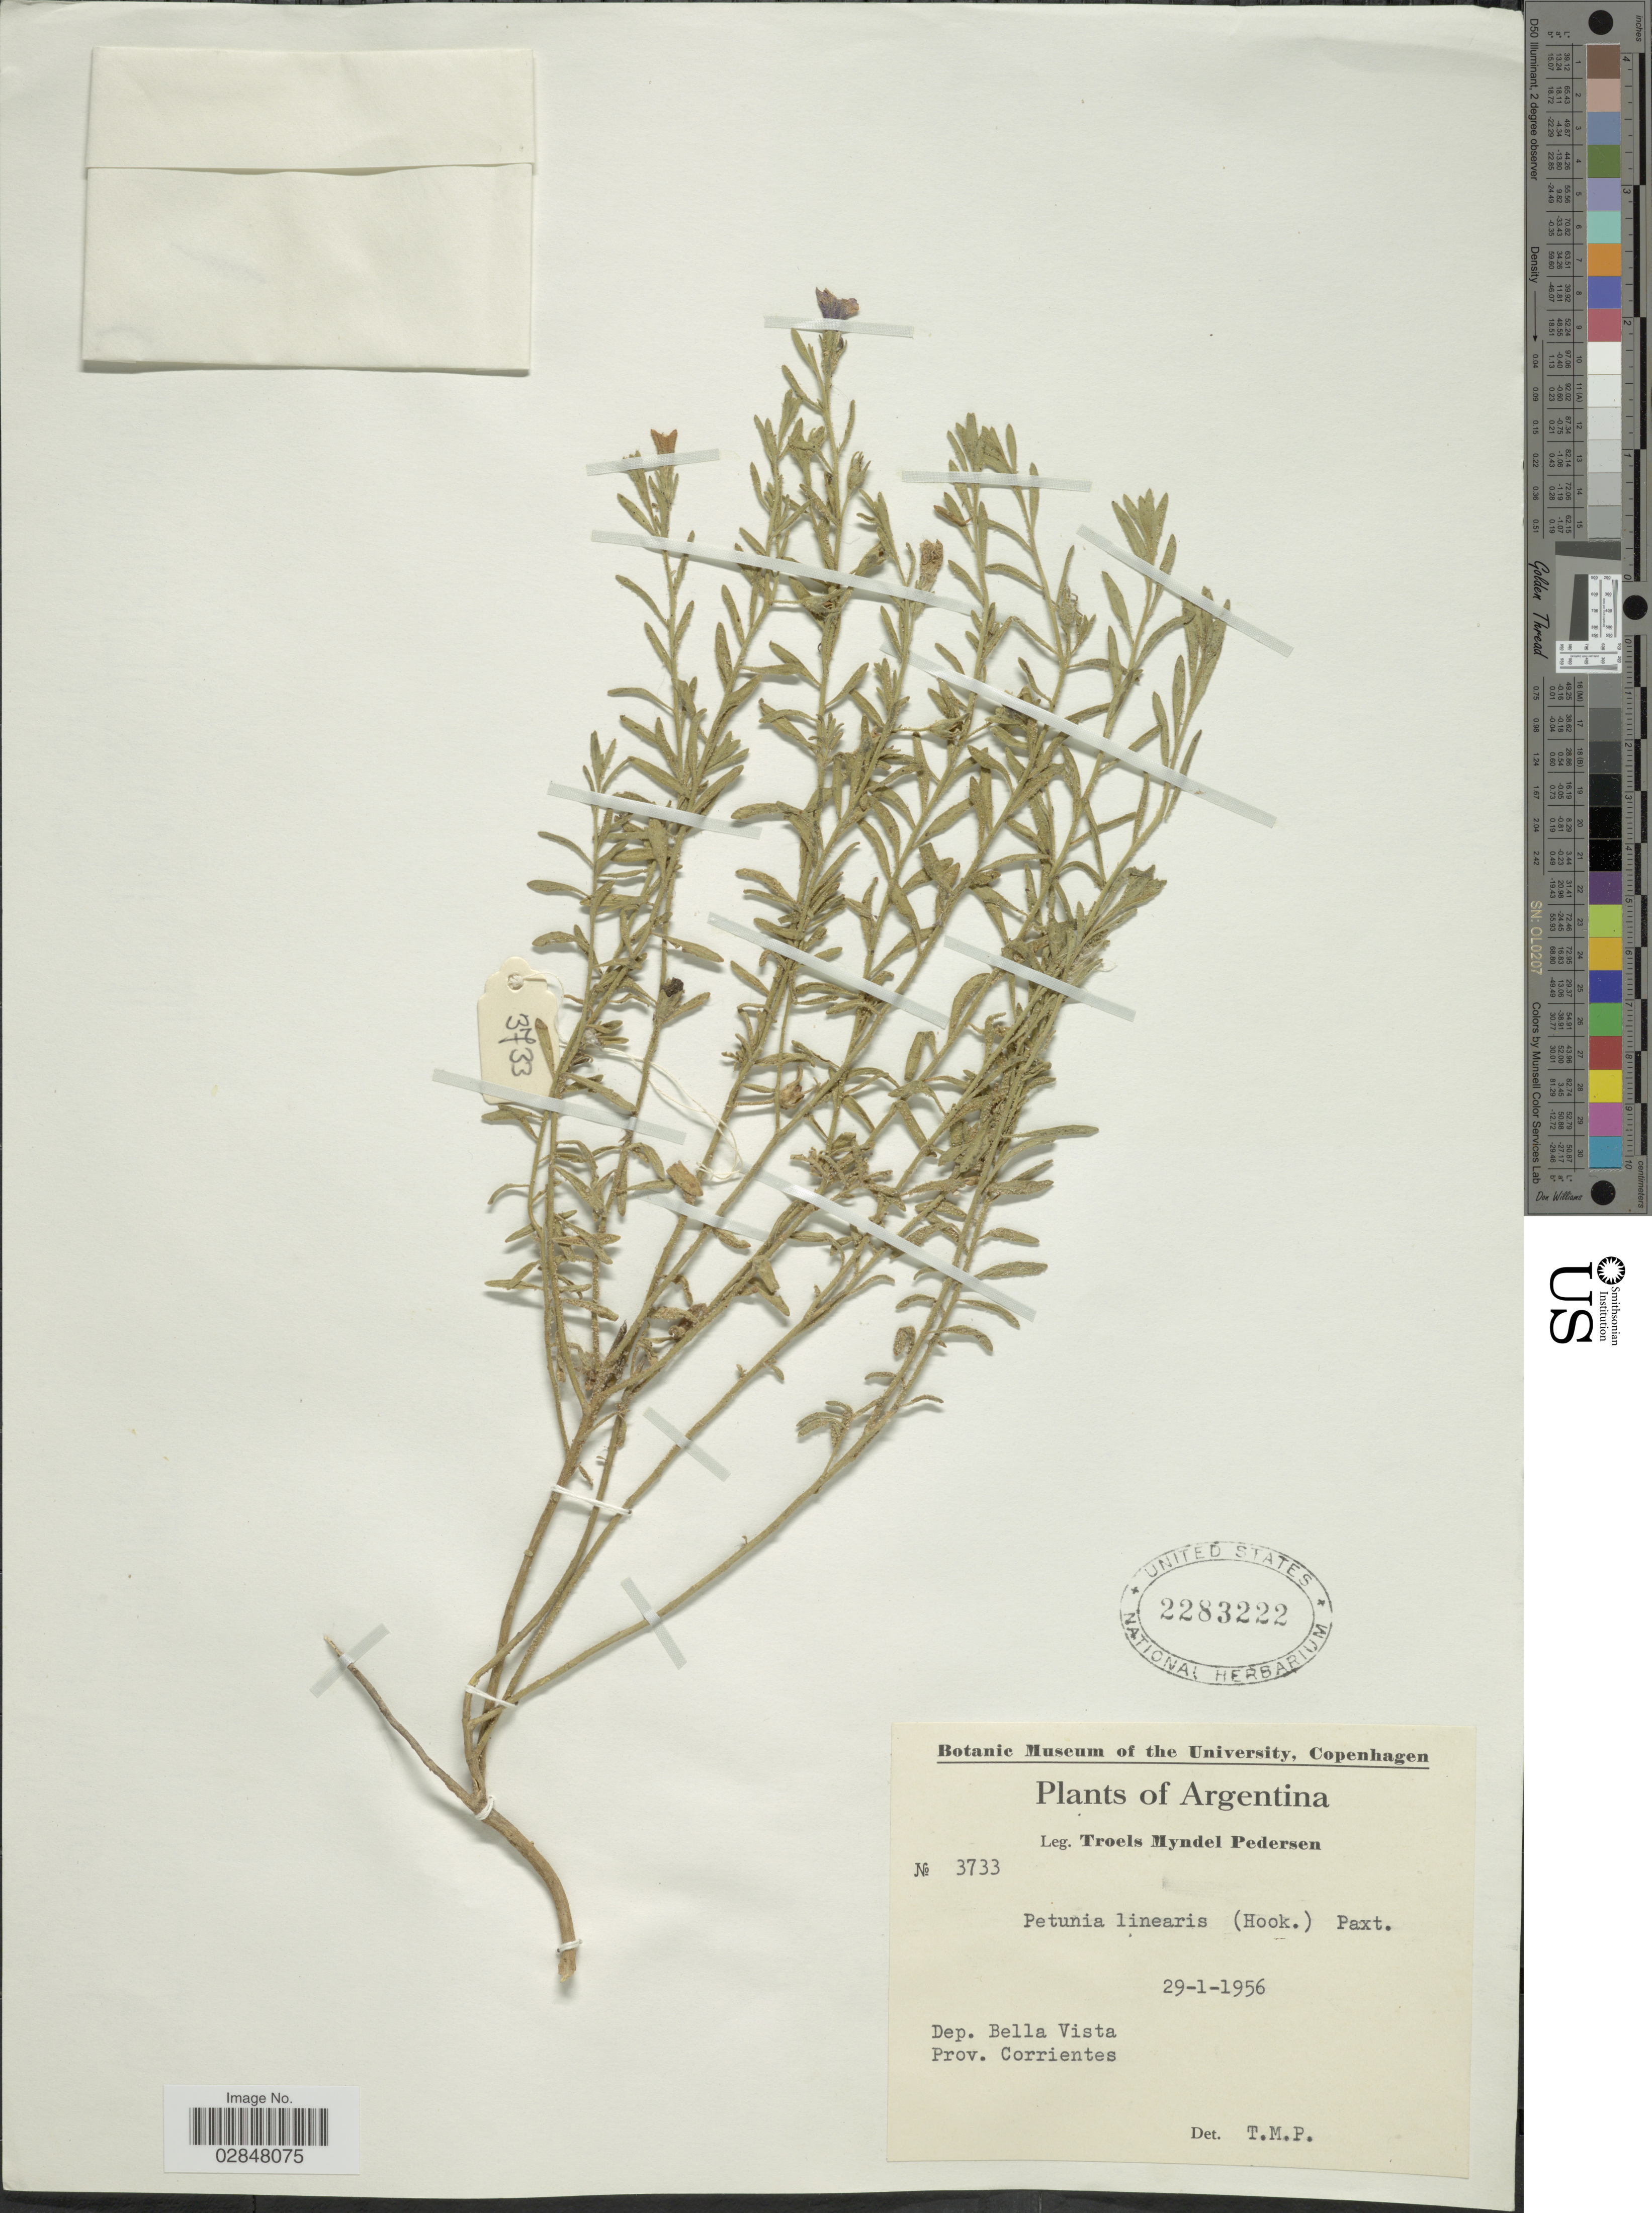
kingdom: Plantae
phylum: Tracheophyta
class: Magnoliopsida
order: Solanales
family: Solanaceae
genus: Petunia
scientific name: Petunia linearis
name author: Paxton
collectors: T. Pederson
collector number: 3733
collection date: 1956-01-29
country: Argentina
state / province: Corrientes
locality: Dep. Bella Vista.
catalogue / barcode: US 2283222